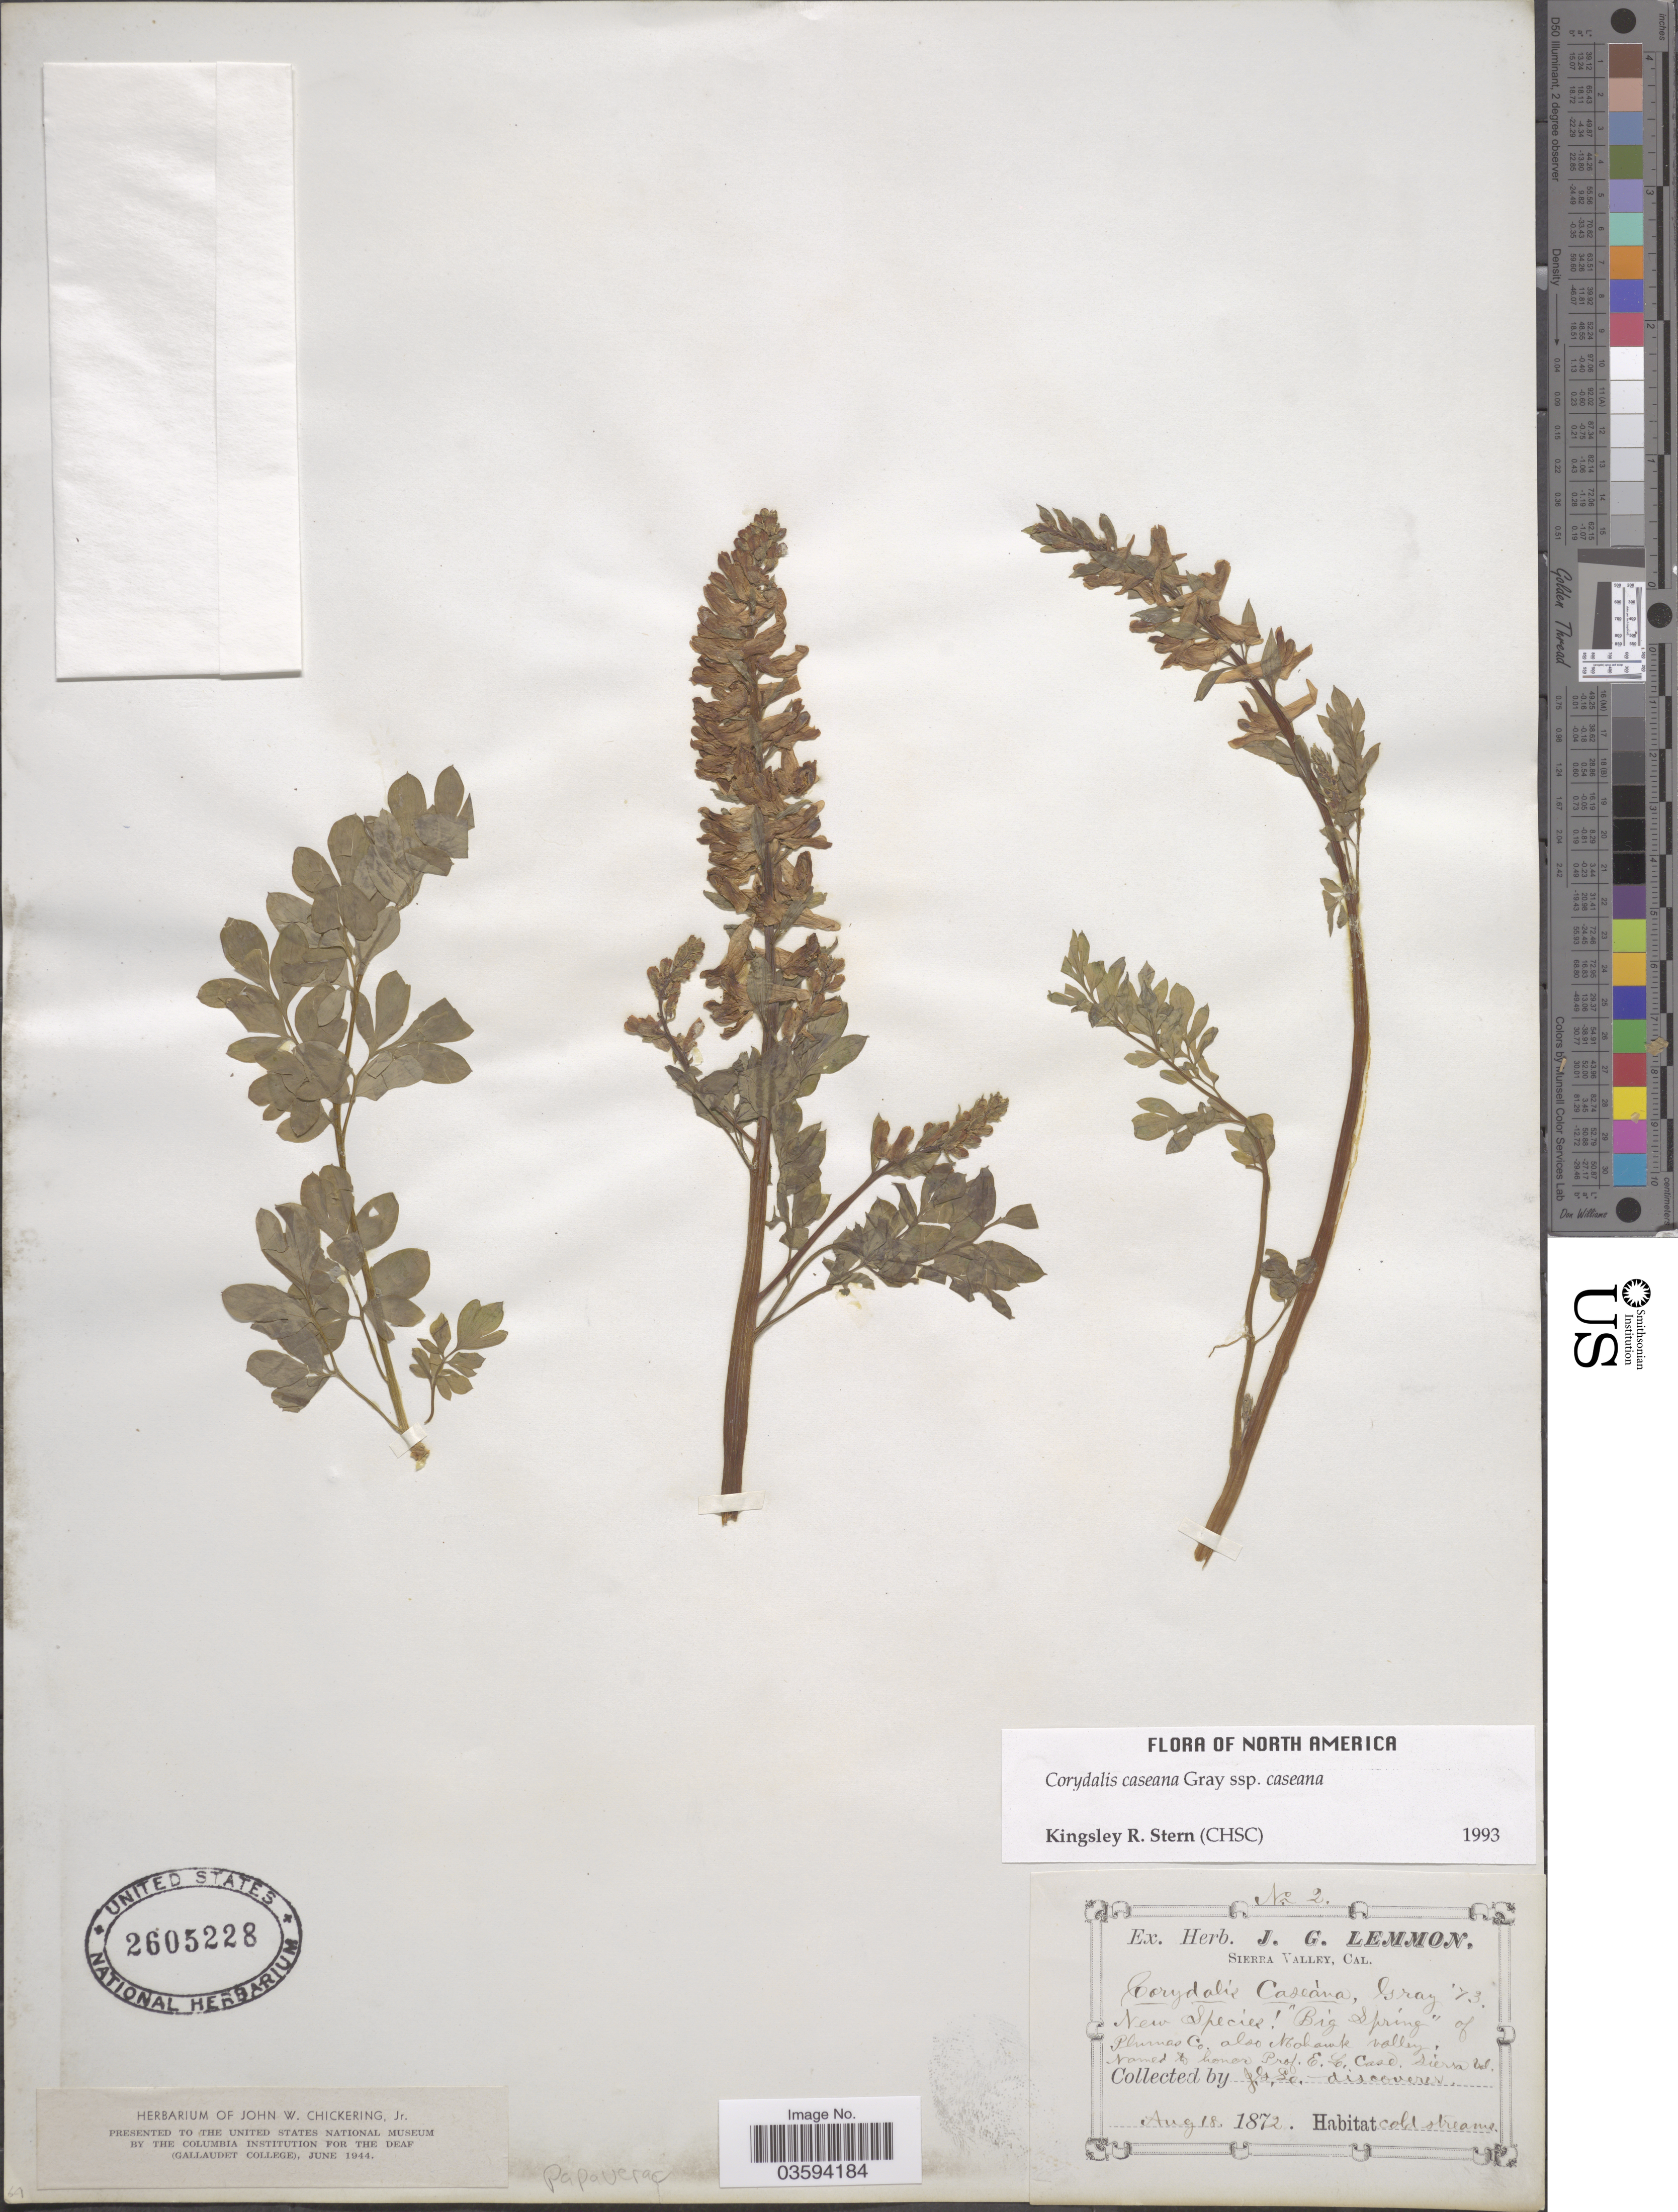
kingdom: Plantae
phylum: Tracheophyta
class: Magnoliopsida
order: Ranunculales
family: Papaveraceae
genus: Corydalis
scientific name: Corydalis caseana subsp. caseana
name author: A. Gray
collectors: J. Lemmon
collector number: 2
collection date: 1872-08-18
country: United States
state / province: California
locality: Big Spring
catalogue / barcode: US 2605228